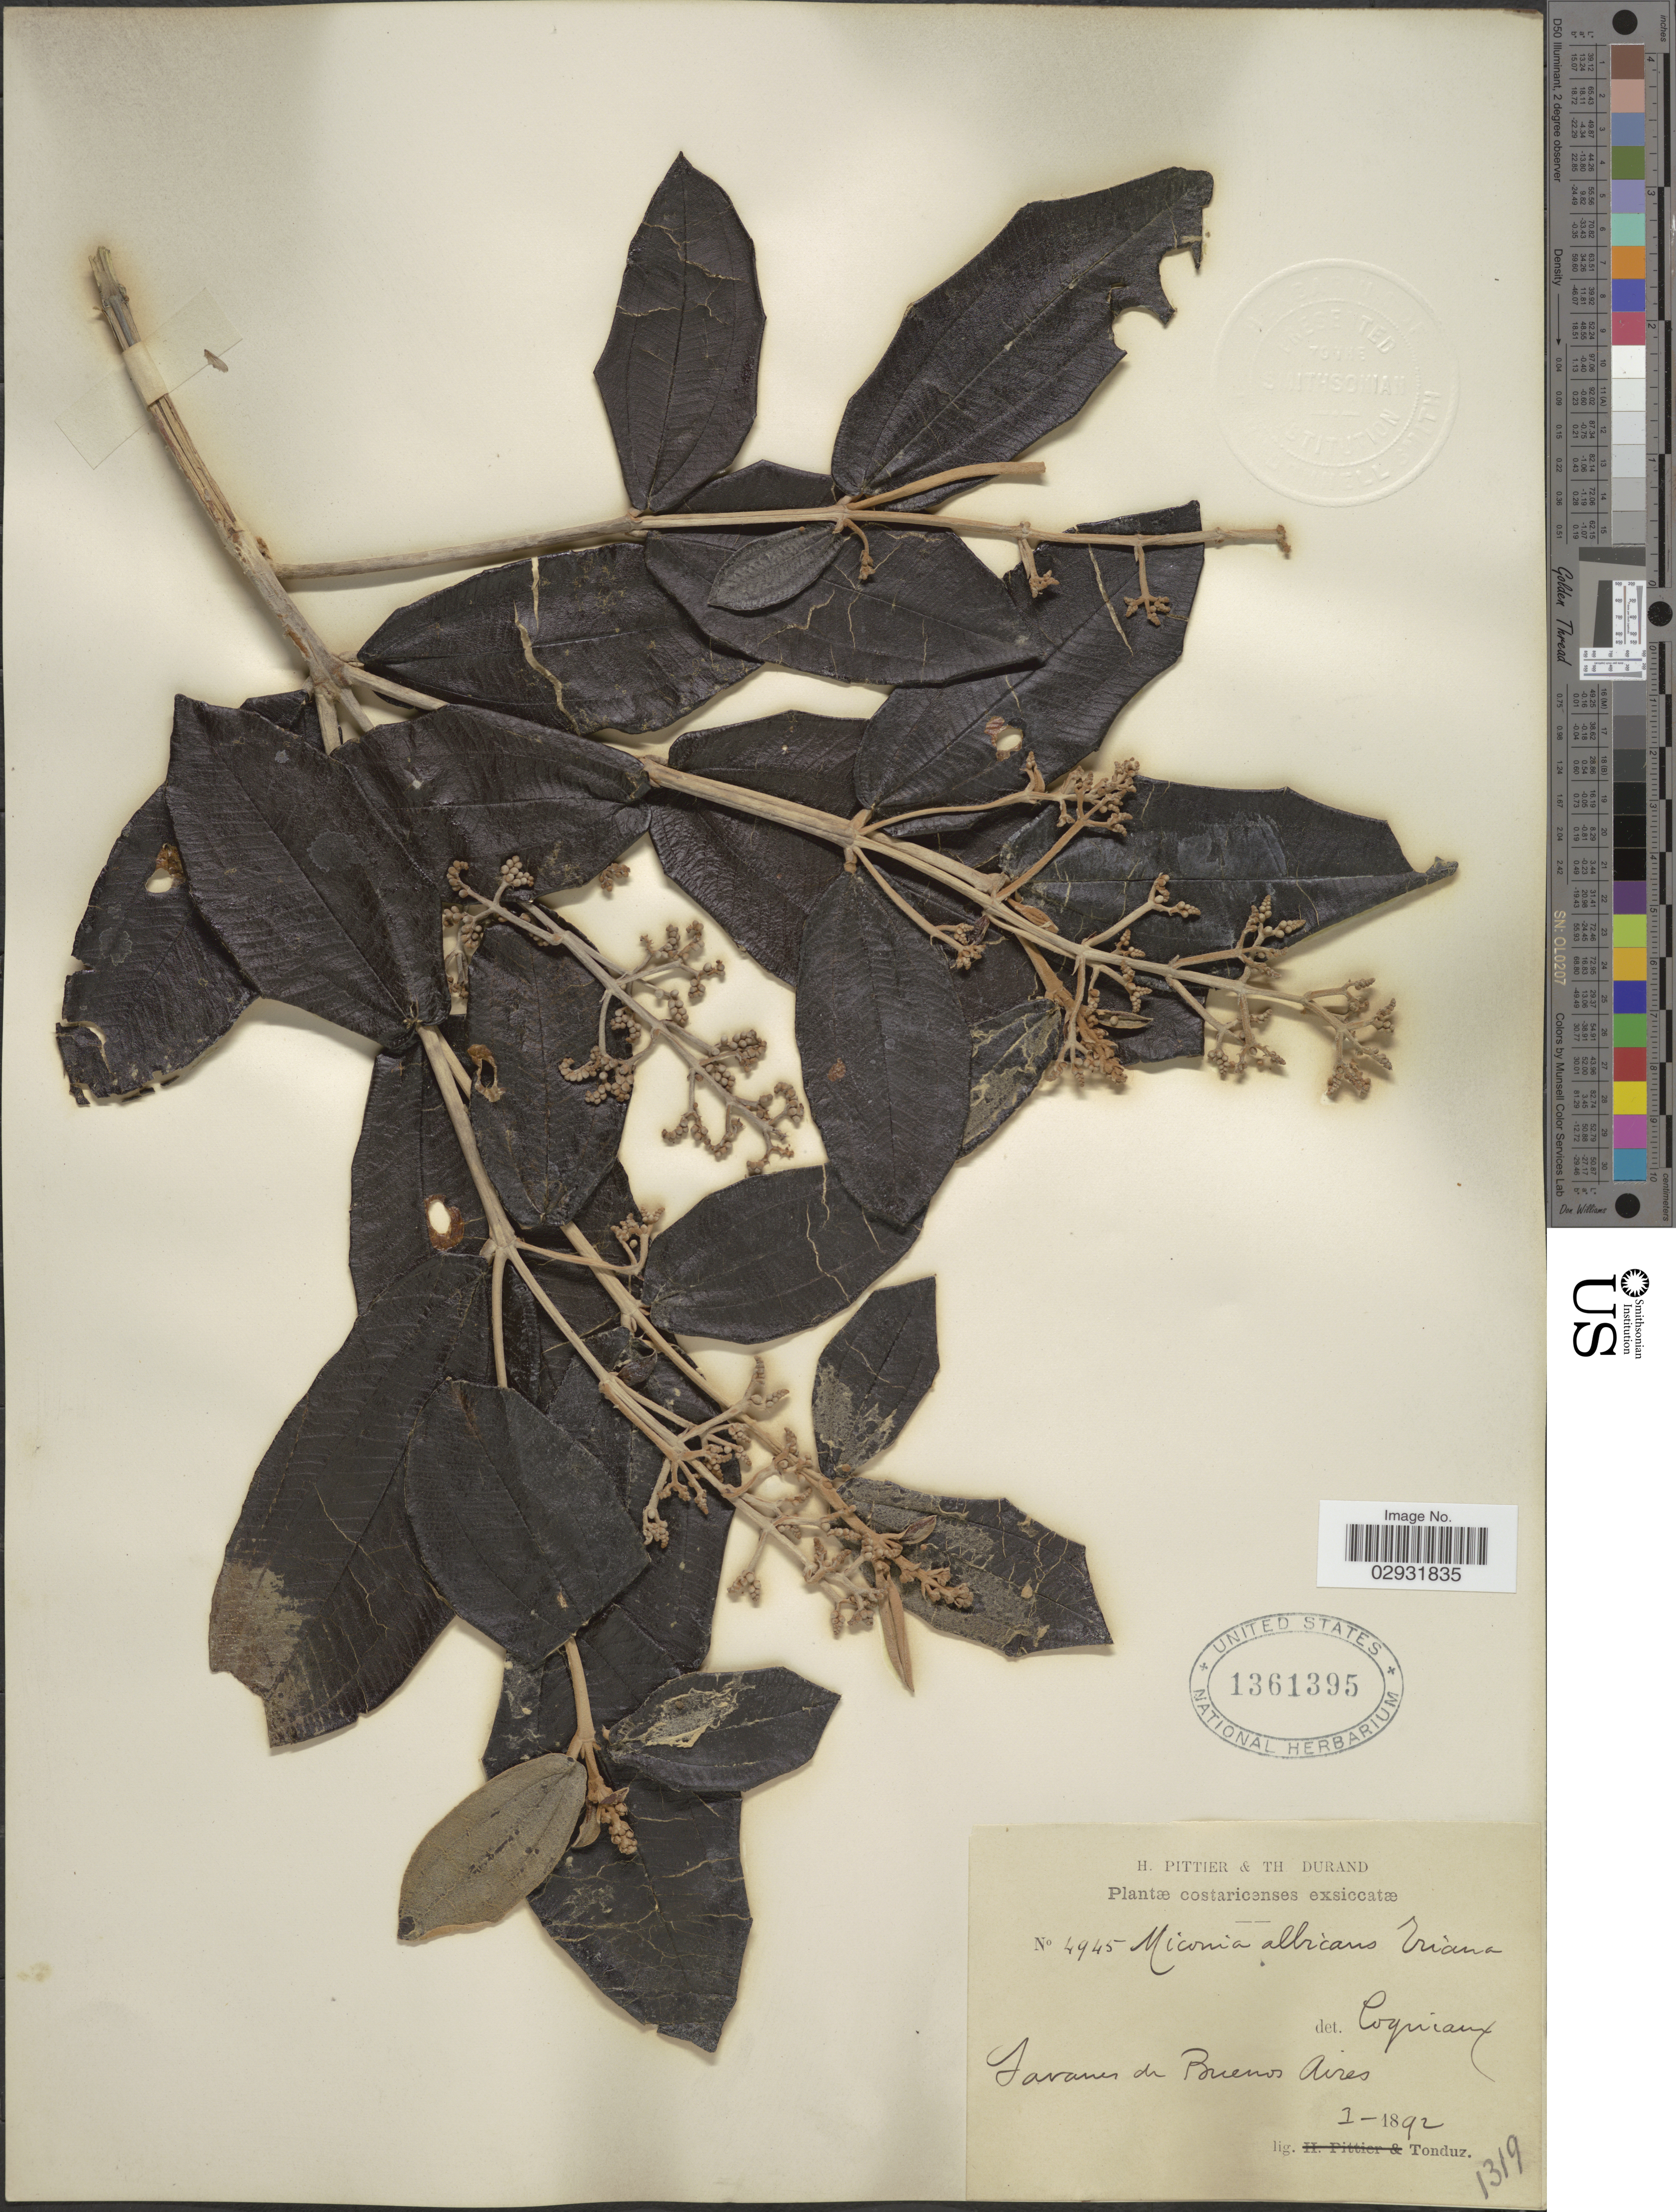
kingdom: Plantae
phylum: Tracheophyta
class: Magnoliopsida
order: Myrtales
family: Melastomataceae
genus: Miconia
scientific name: Miconia albicans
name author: (Sw.) Steud.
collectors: Tonduz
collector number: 4945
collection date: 1892-01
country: Costa Rica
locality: Savanes de Buenos Aires.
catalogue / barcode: US 1361395